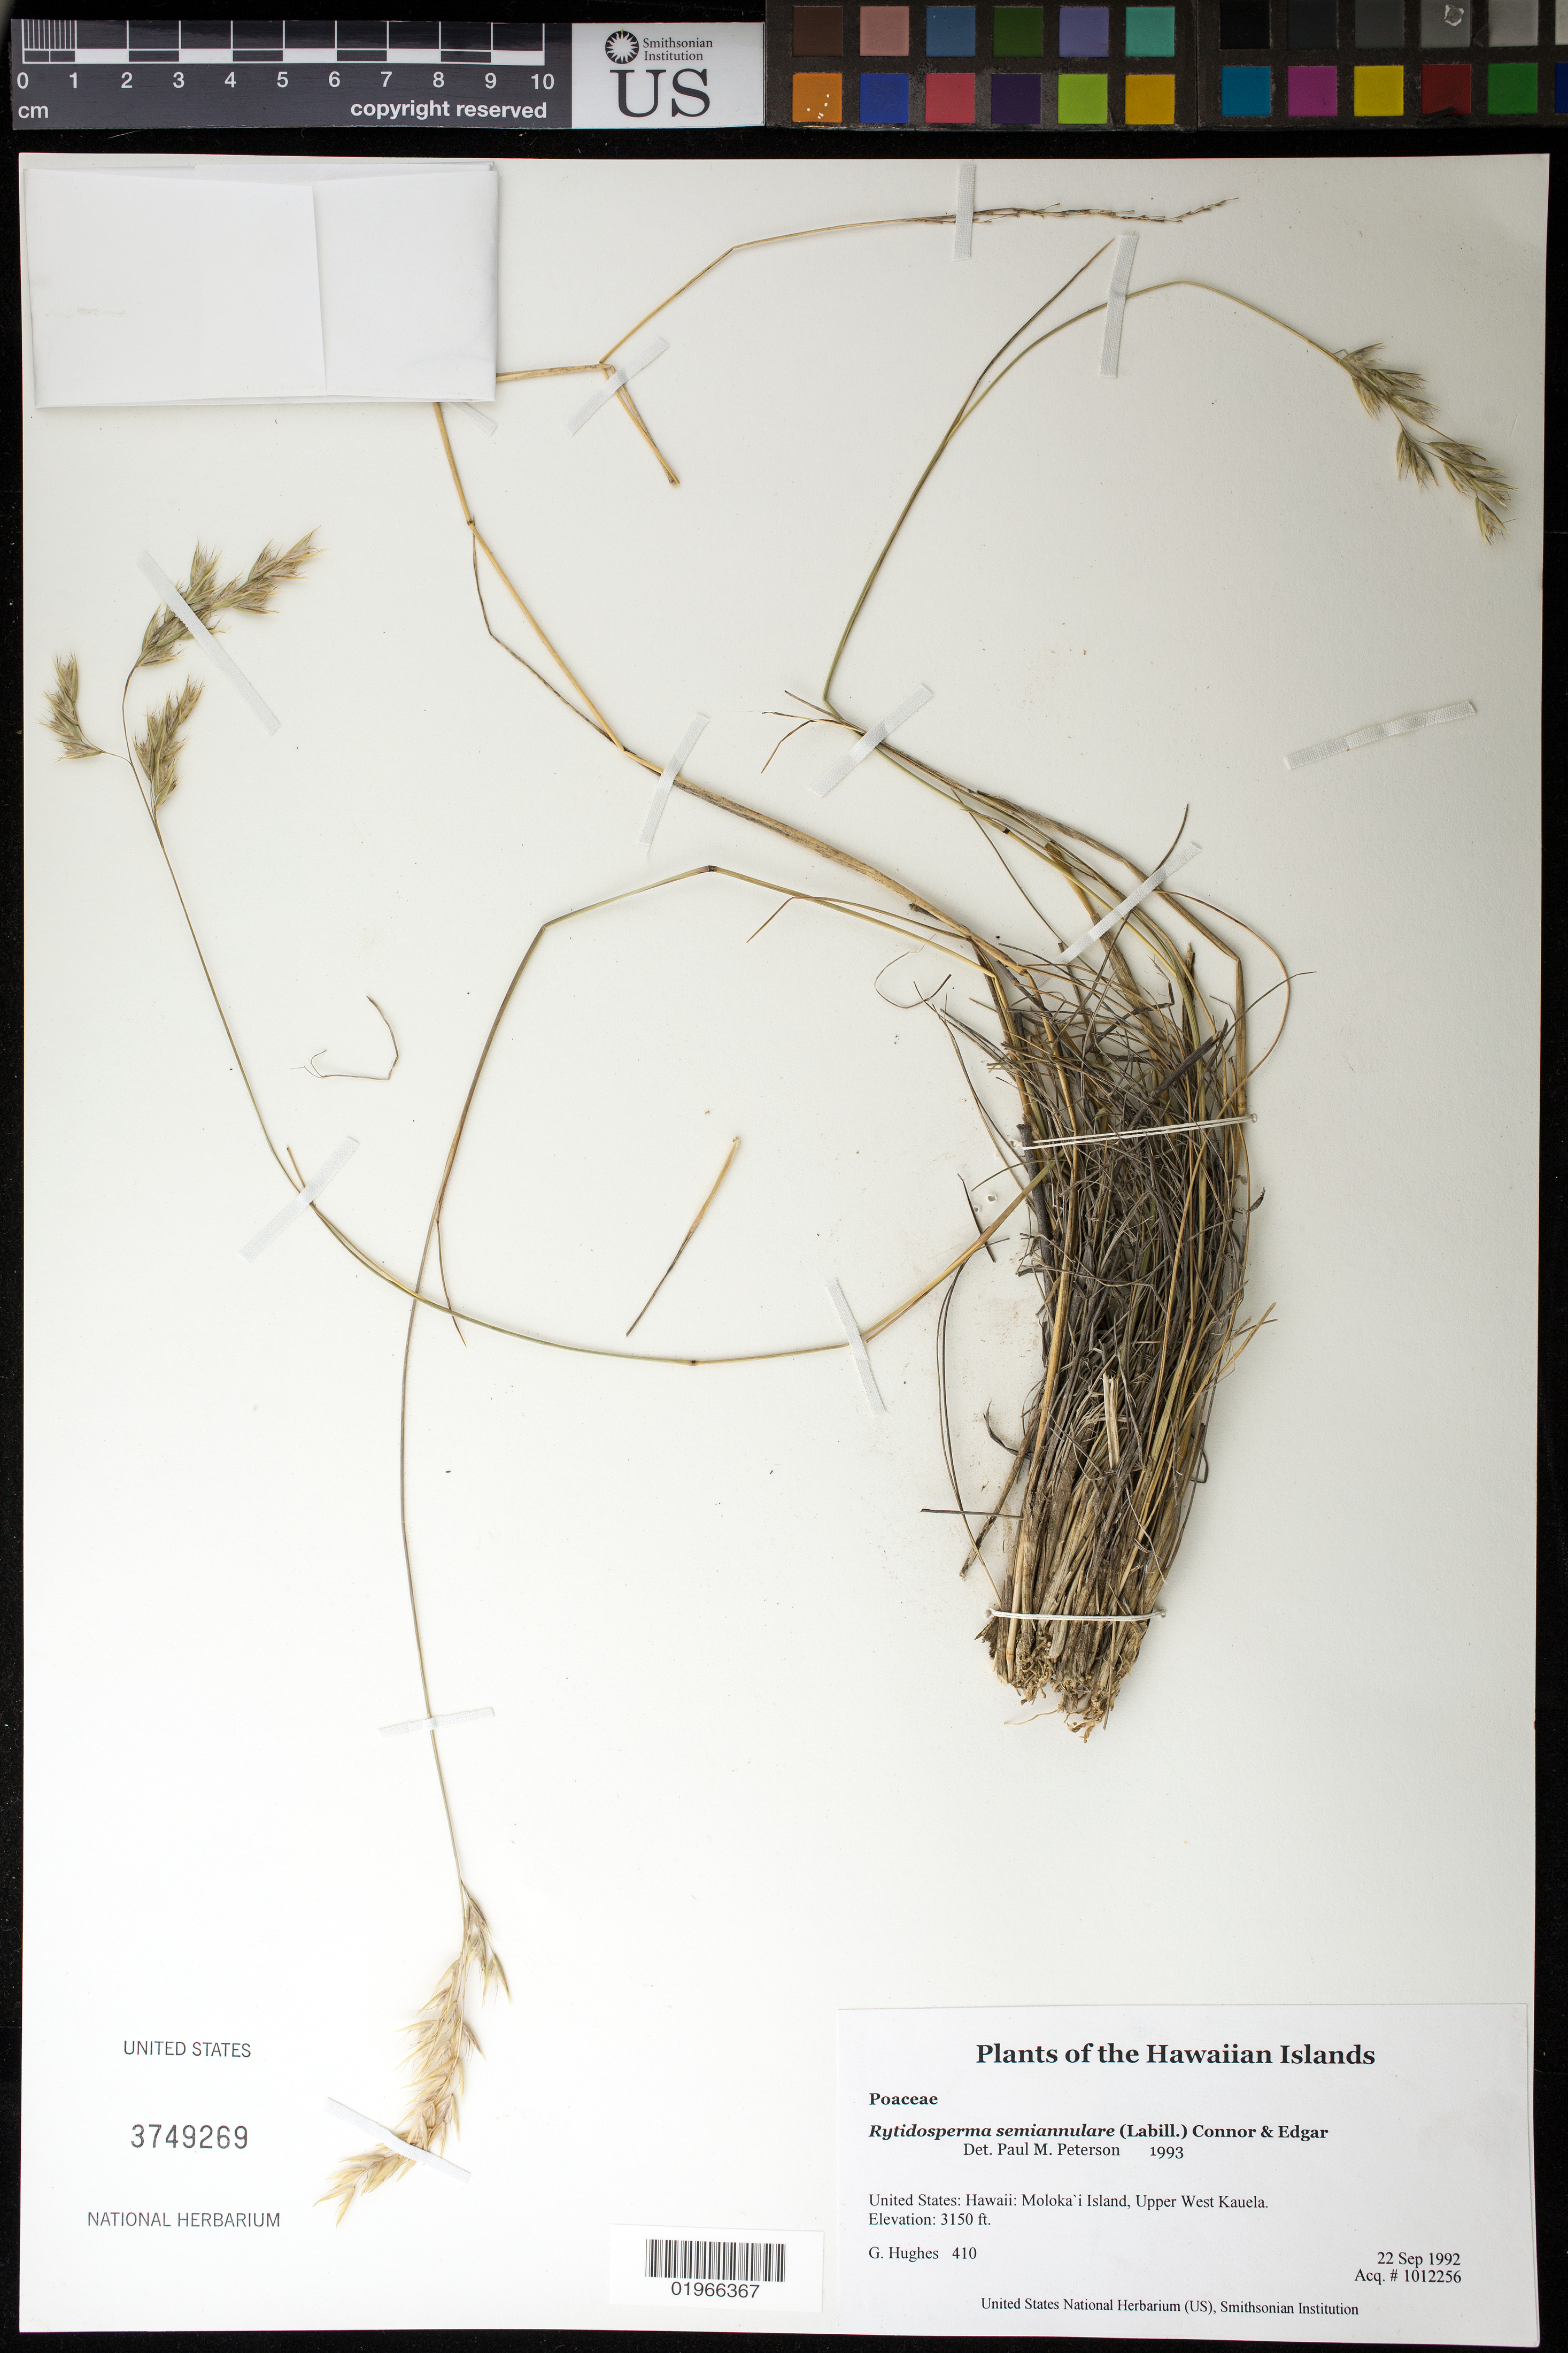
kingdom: Plantae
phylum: Tracheophyta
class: Liliopsida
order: Poales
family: Poaceae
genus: Rytidosperma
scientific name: Rytidosperma biannulare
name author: (Zotov) Connor & Edgar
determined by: Faccenda, K.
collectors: G. Hughes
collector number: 410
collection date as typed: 9-22-92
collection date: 1992-09-22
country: United States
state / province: Hawaii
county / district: Maui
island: Moloka'i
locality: Upper West Kauela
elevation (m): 960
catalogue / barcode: US 3749269